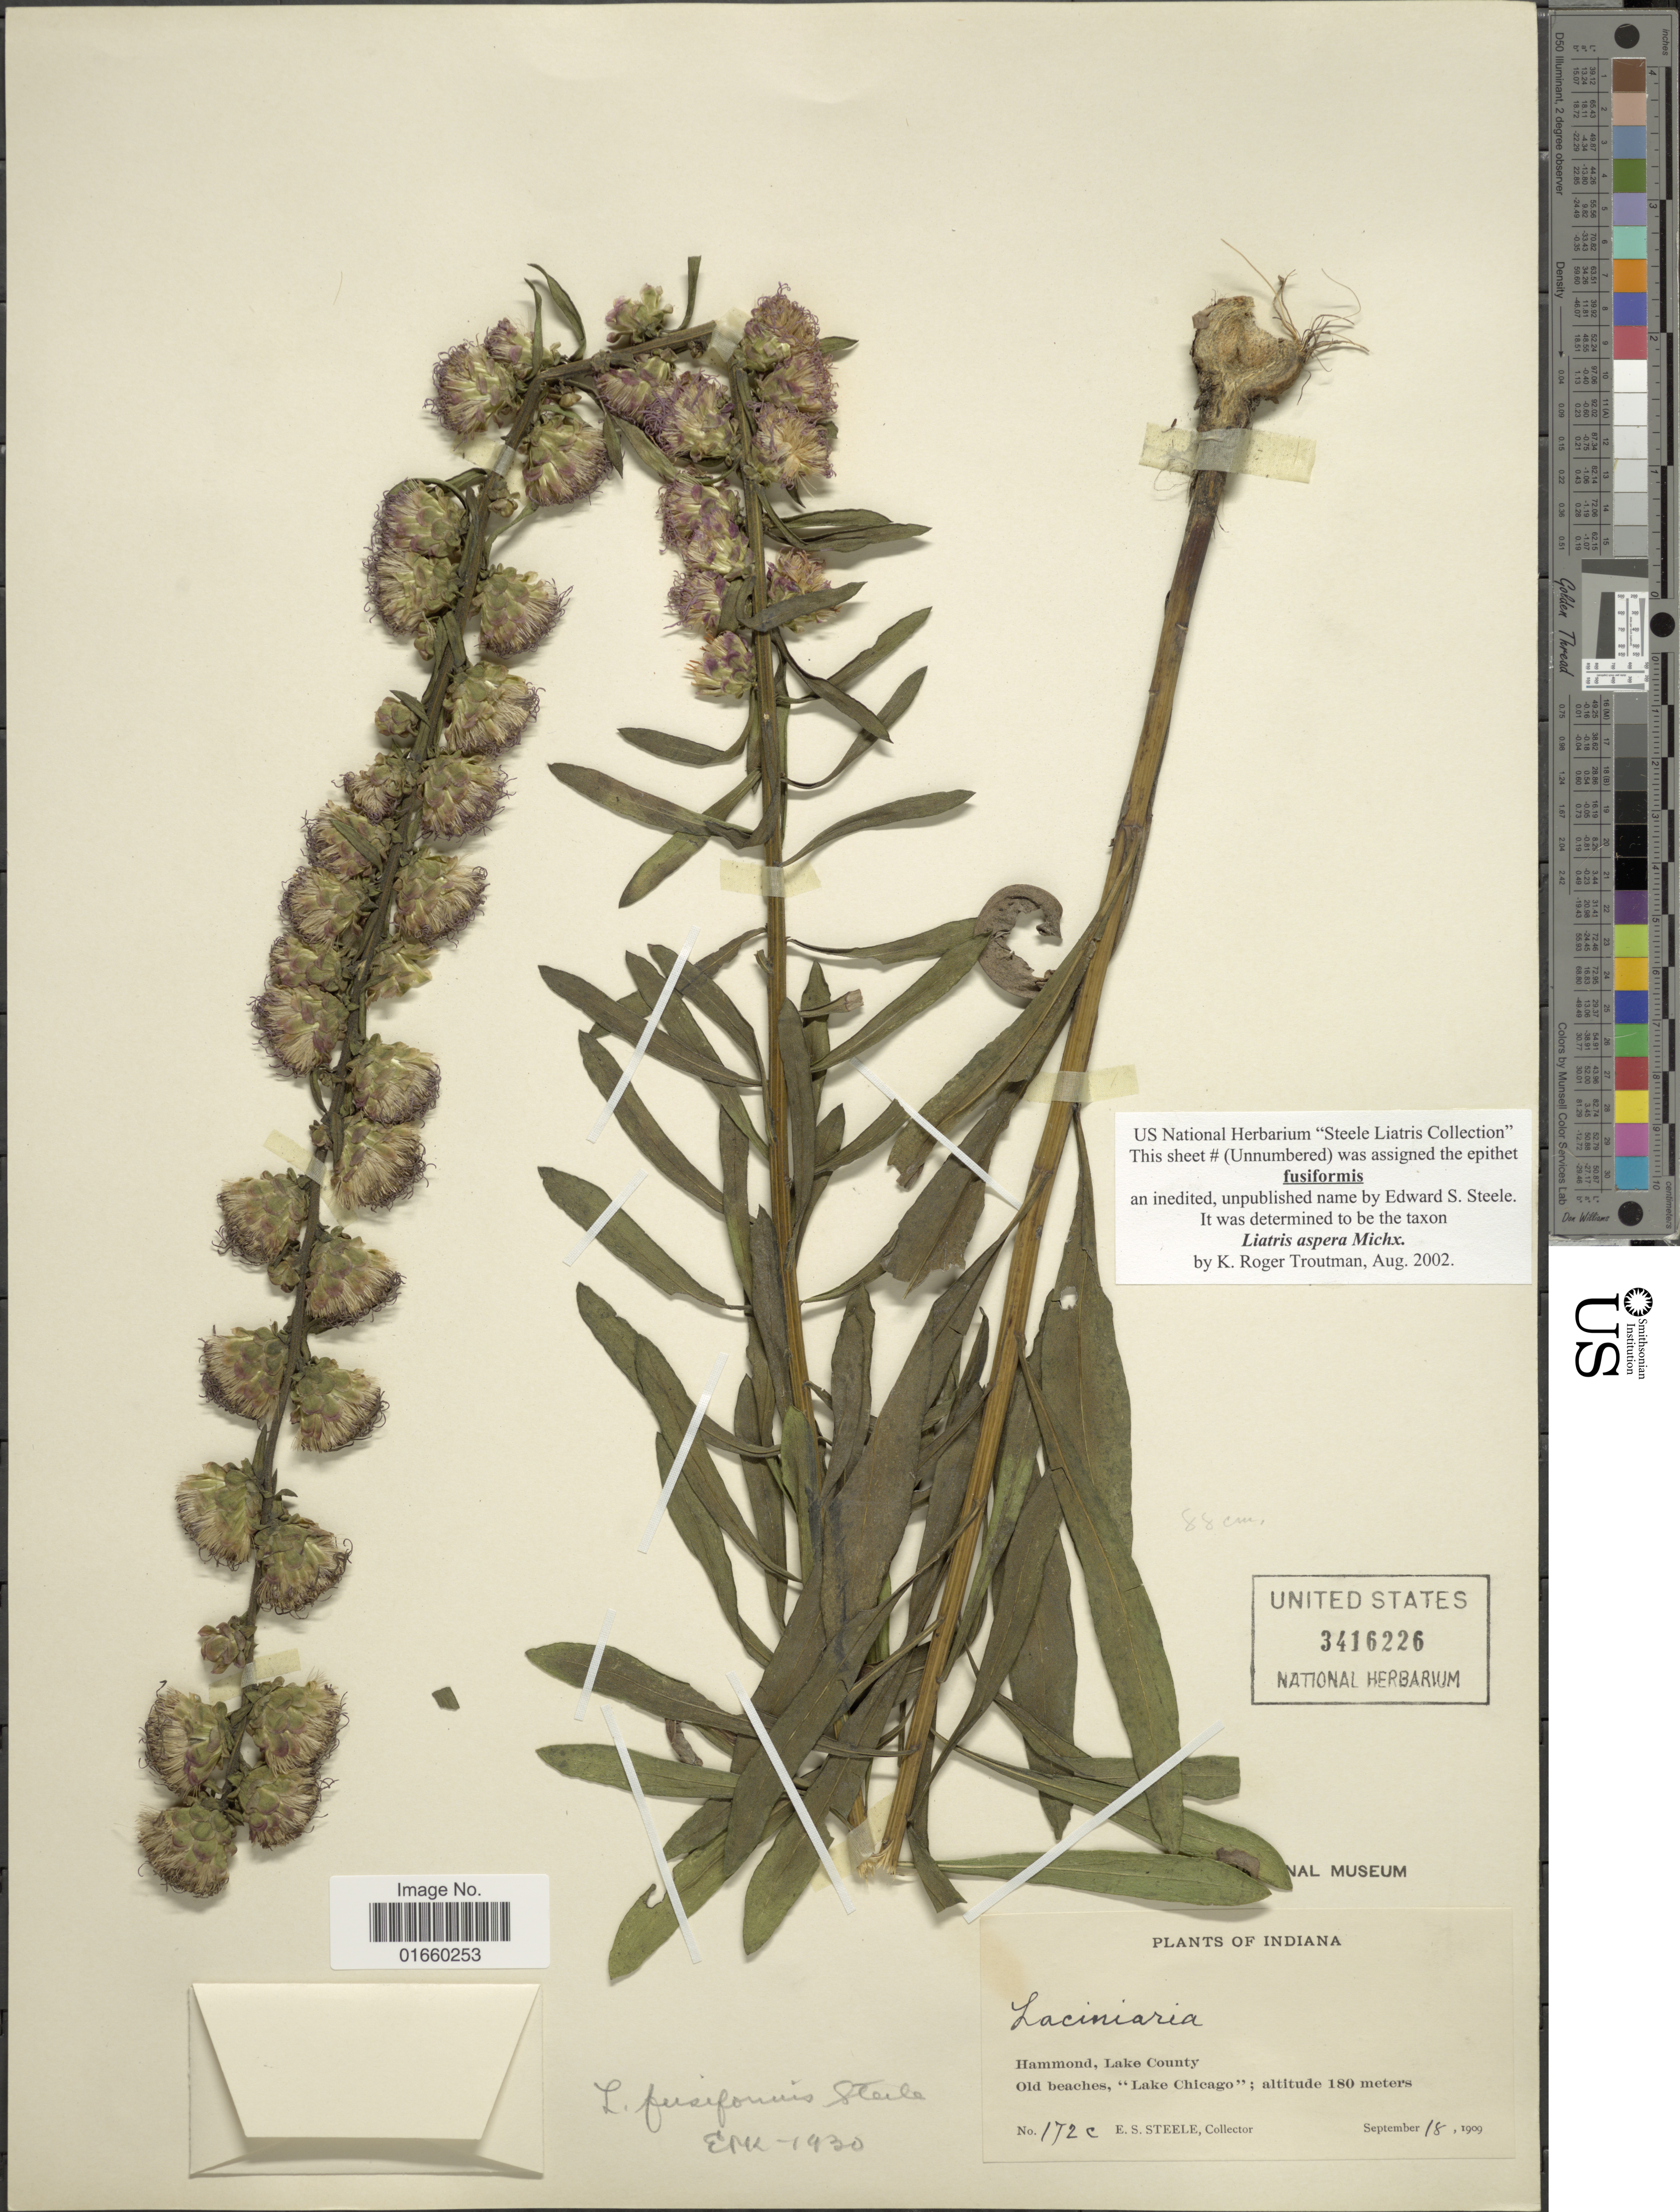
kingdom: Plantae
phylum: Tracheophyta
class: Magnoliopsida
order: Asterales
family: Asteraceae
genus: Liatris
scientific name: Liatris aspera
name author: Michx.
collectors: E. Steele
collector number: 172c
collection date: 1909-09-18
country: United States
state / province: Indiana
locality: Hammond, Lake County, Old beaches, "Lake Chicago"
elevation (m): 180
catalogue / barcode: US 3416226